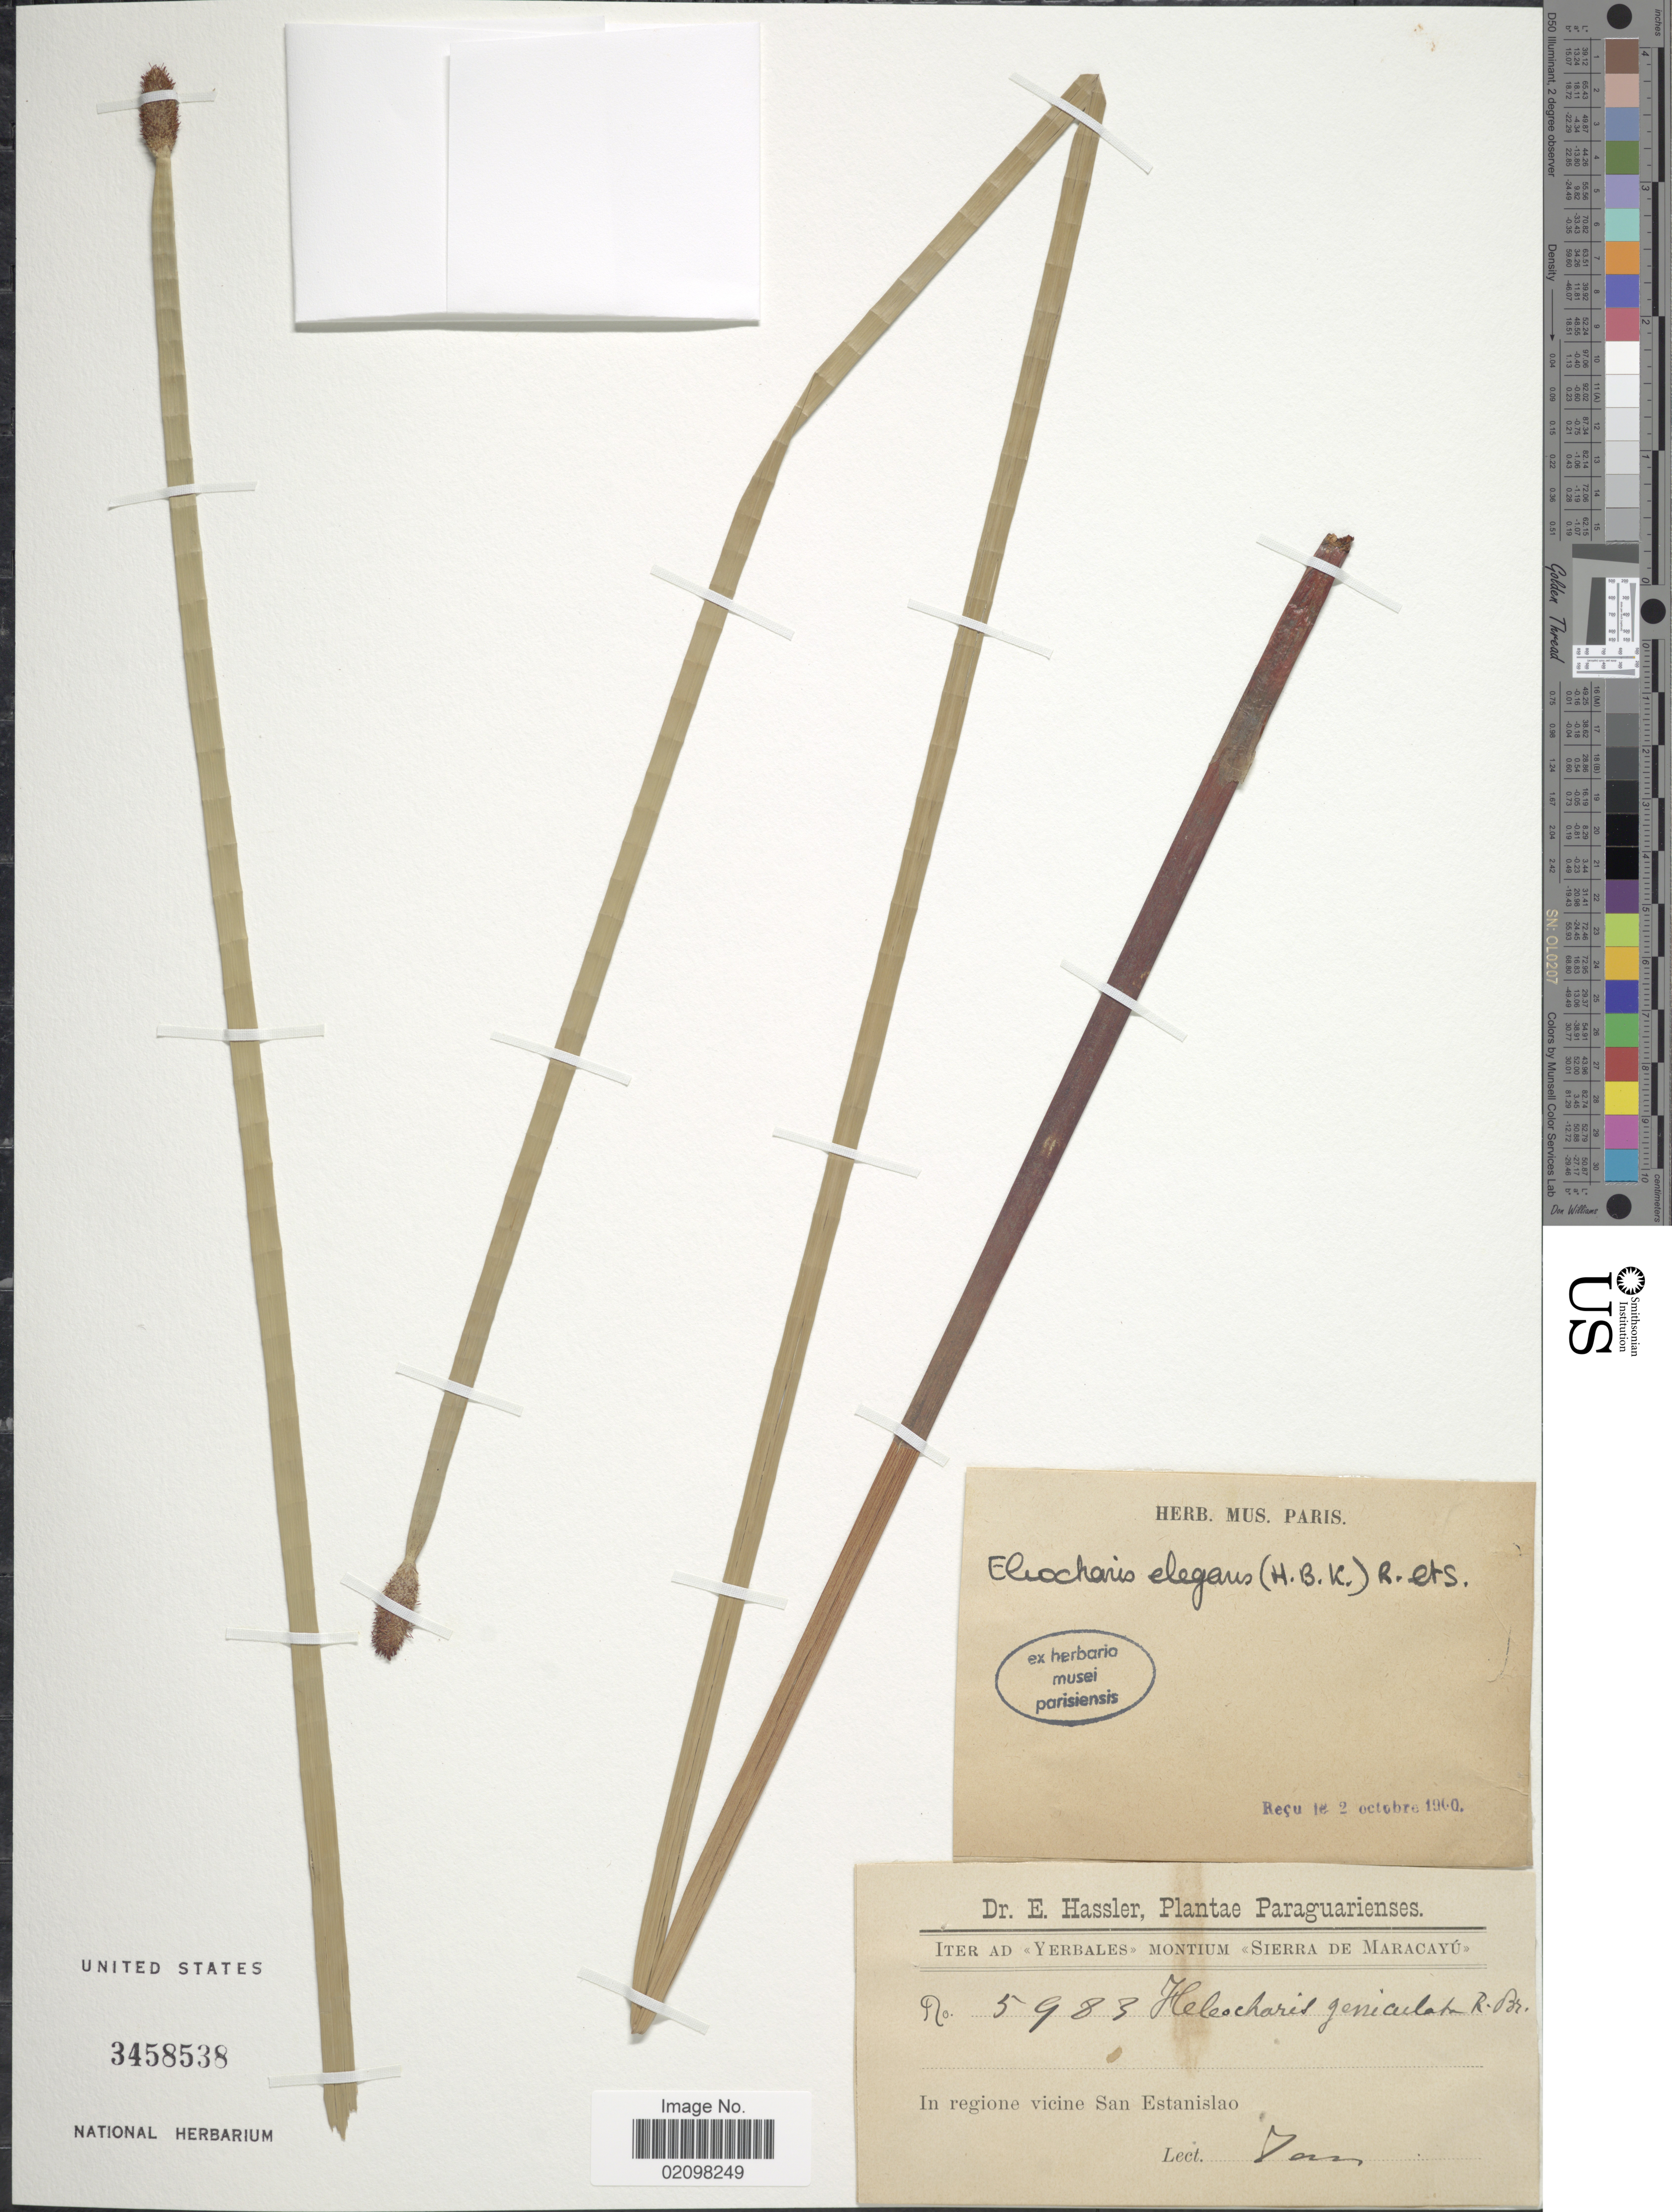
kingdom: Plantae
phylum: Tracheophyta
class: Liliopsida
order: Poales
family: Cyperaceae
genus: Eleocharis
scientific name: Eleocharis elegans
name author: (Kunth) Roem. & Schult.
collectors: E. Hassler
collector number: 5983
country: Paraguay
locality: In regione vicine San Estanislao. ad <<Yerbales>> montium <<Sierra de Maracayú>>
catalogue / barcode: US 3458538